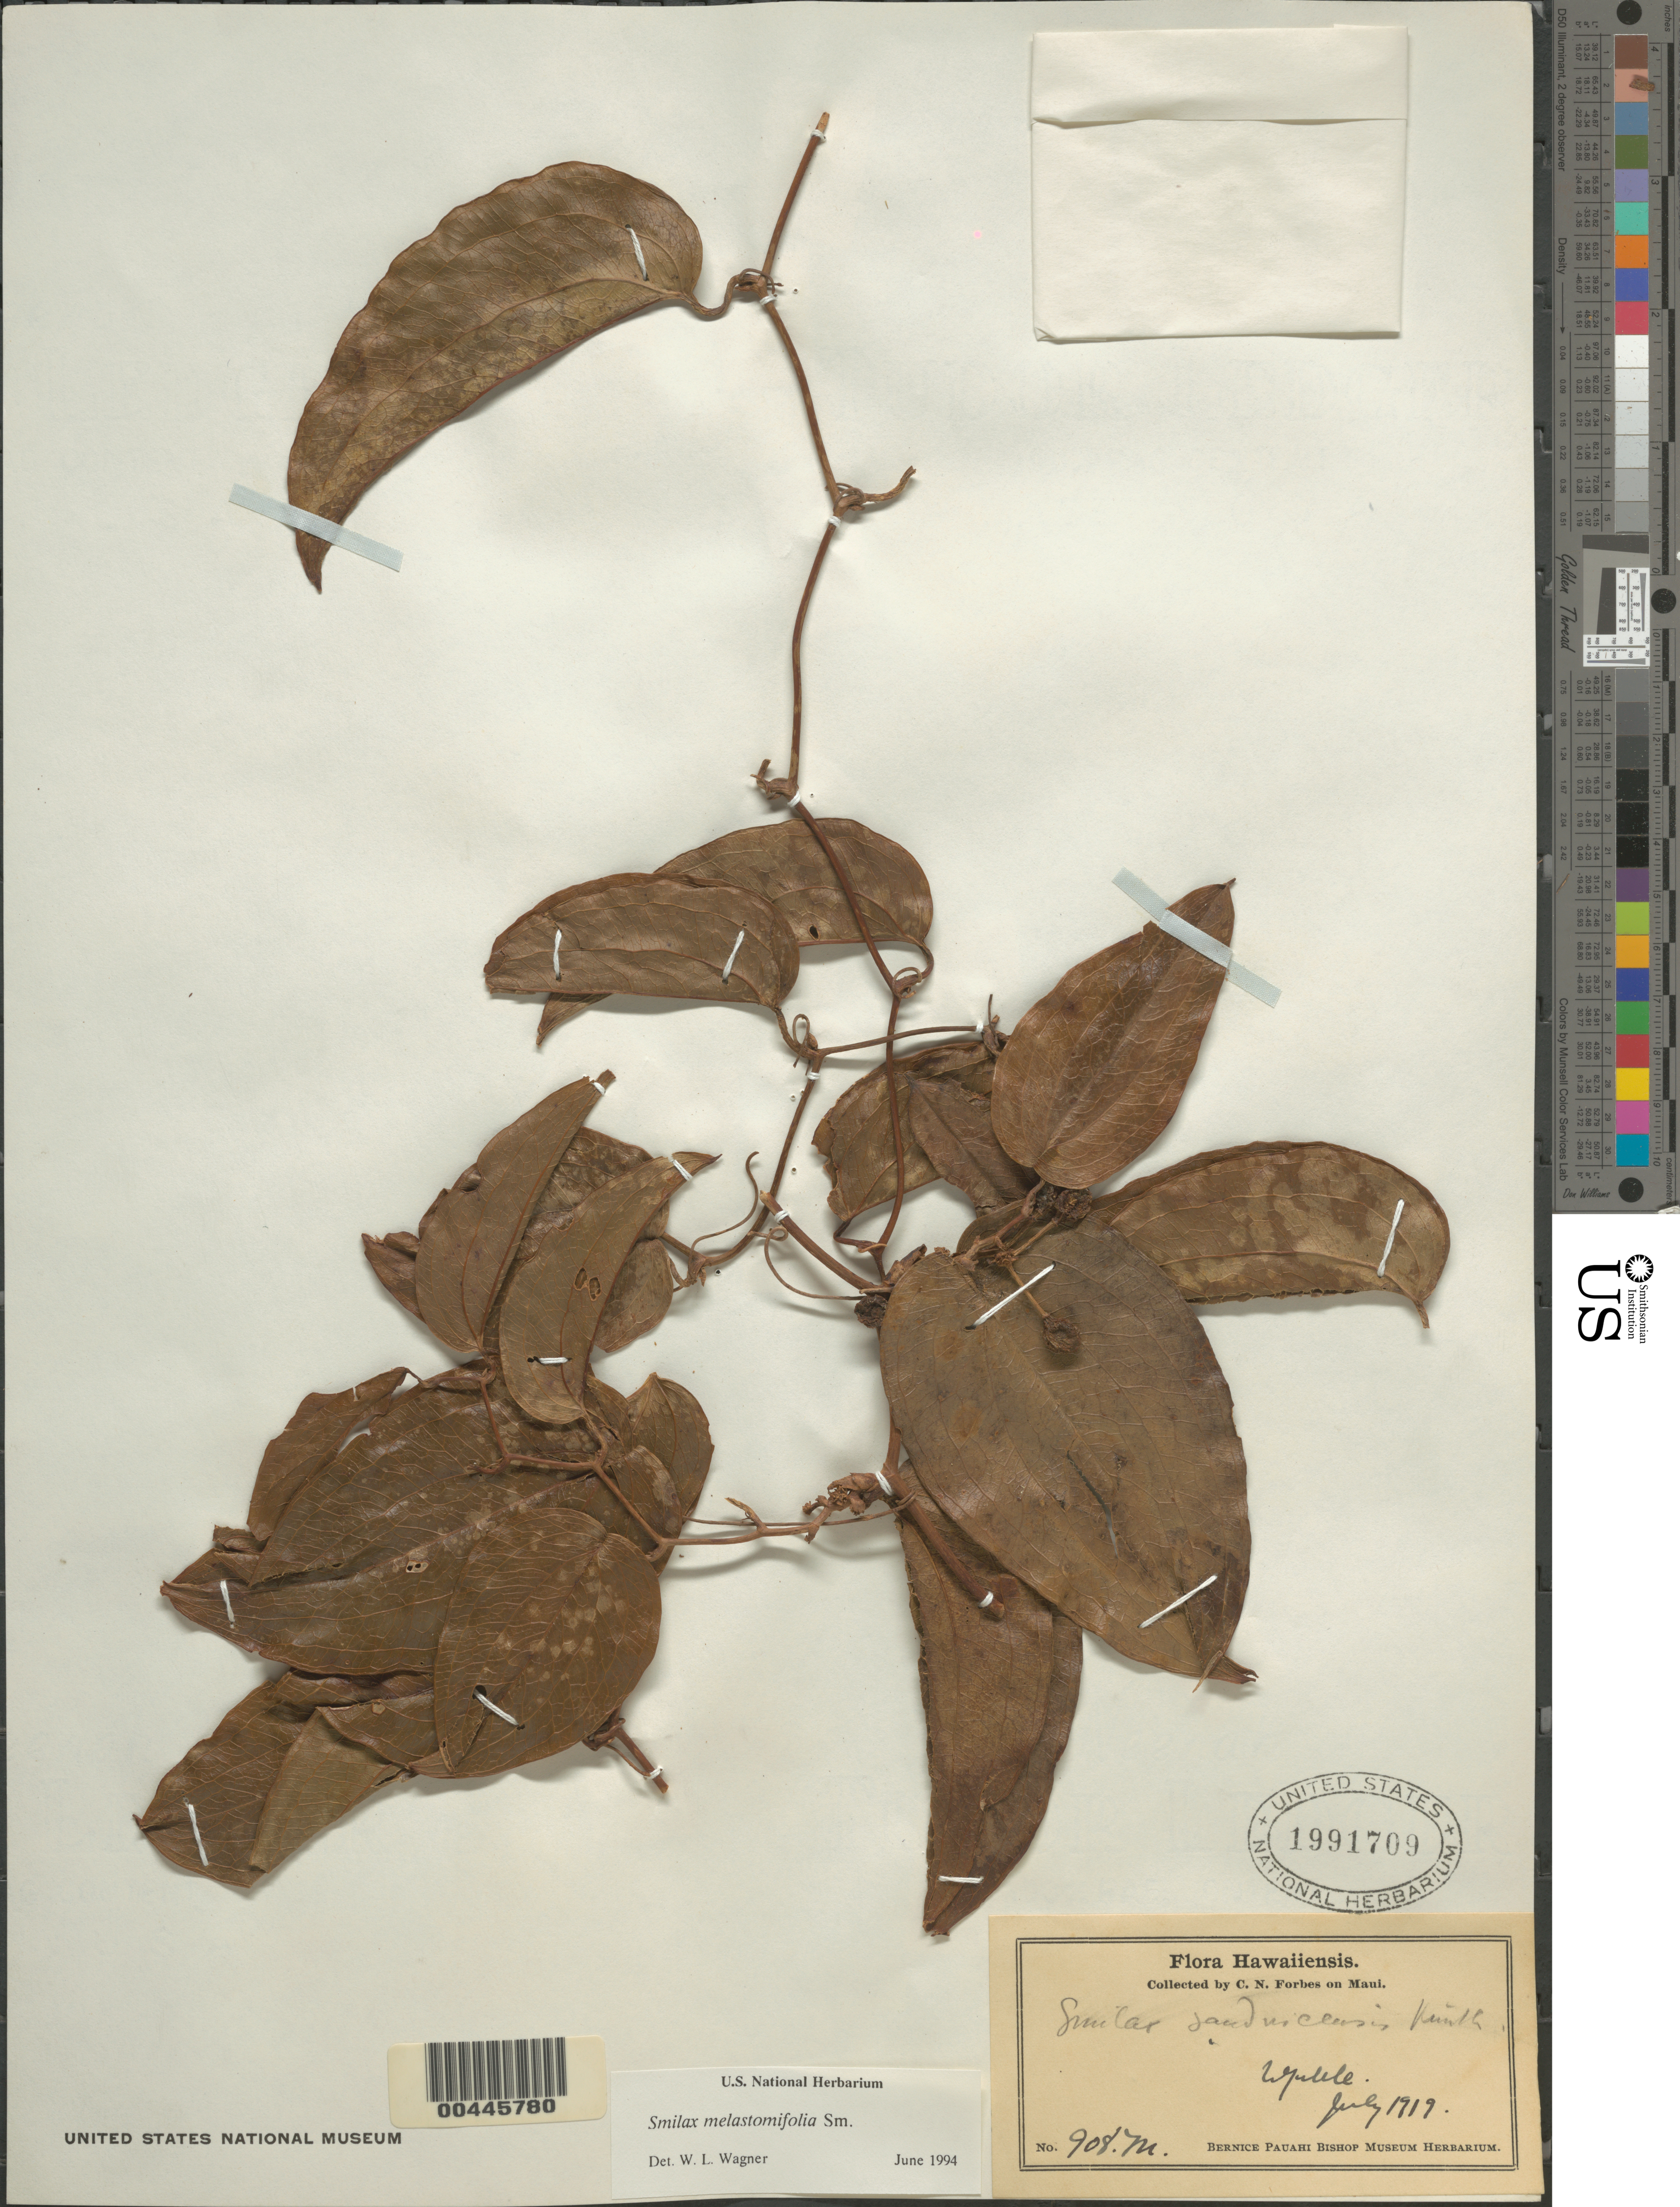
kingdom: Plantae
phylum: Tracheophyta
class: Liliopsida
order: Liliales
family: Smilacaceae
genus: Smilax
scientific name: Smilax melastomifolia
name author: Sm.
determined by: Wagner, W. L., (BOT), Smithsonian Institution - National Museum of Natural History (UNITED STATES)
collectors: C. N. Forbes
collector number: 908.M.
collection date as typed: Jul 1919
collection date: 1919-07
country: United States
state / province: Hawaii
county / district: Maui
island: Maui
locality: Ukulele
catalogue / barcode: US 1991709